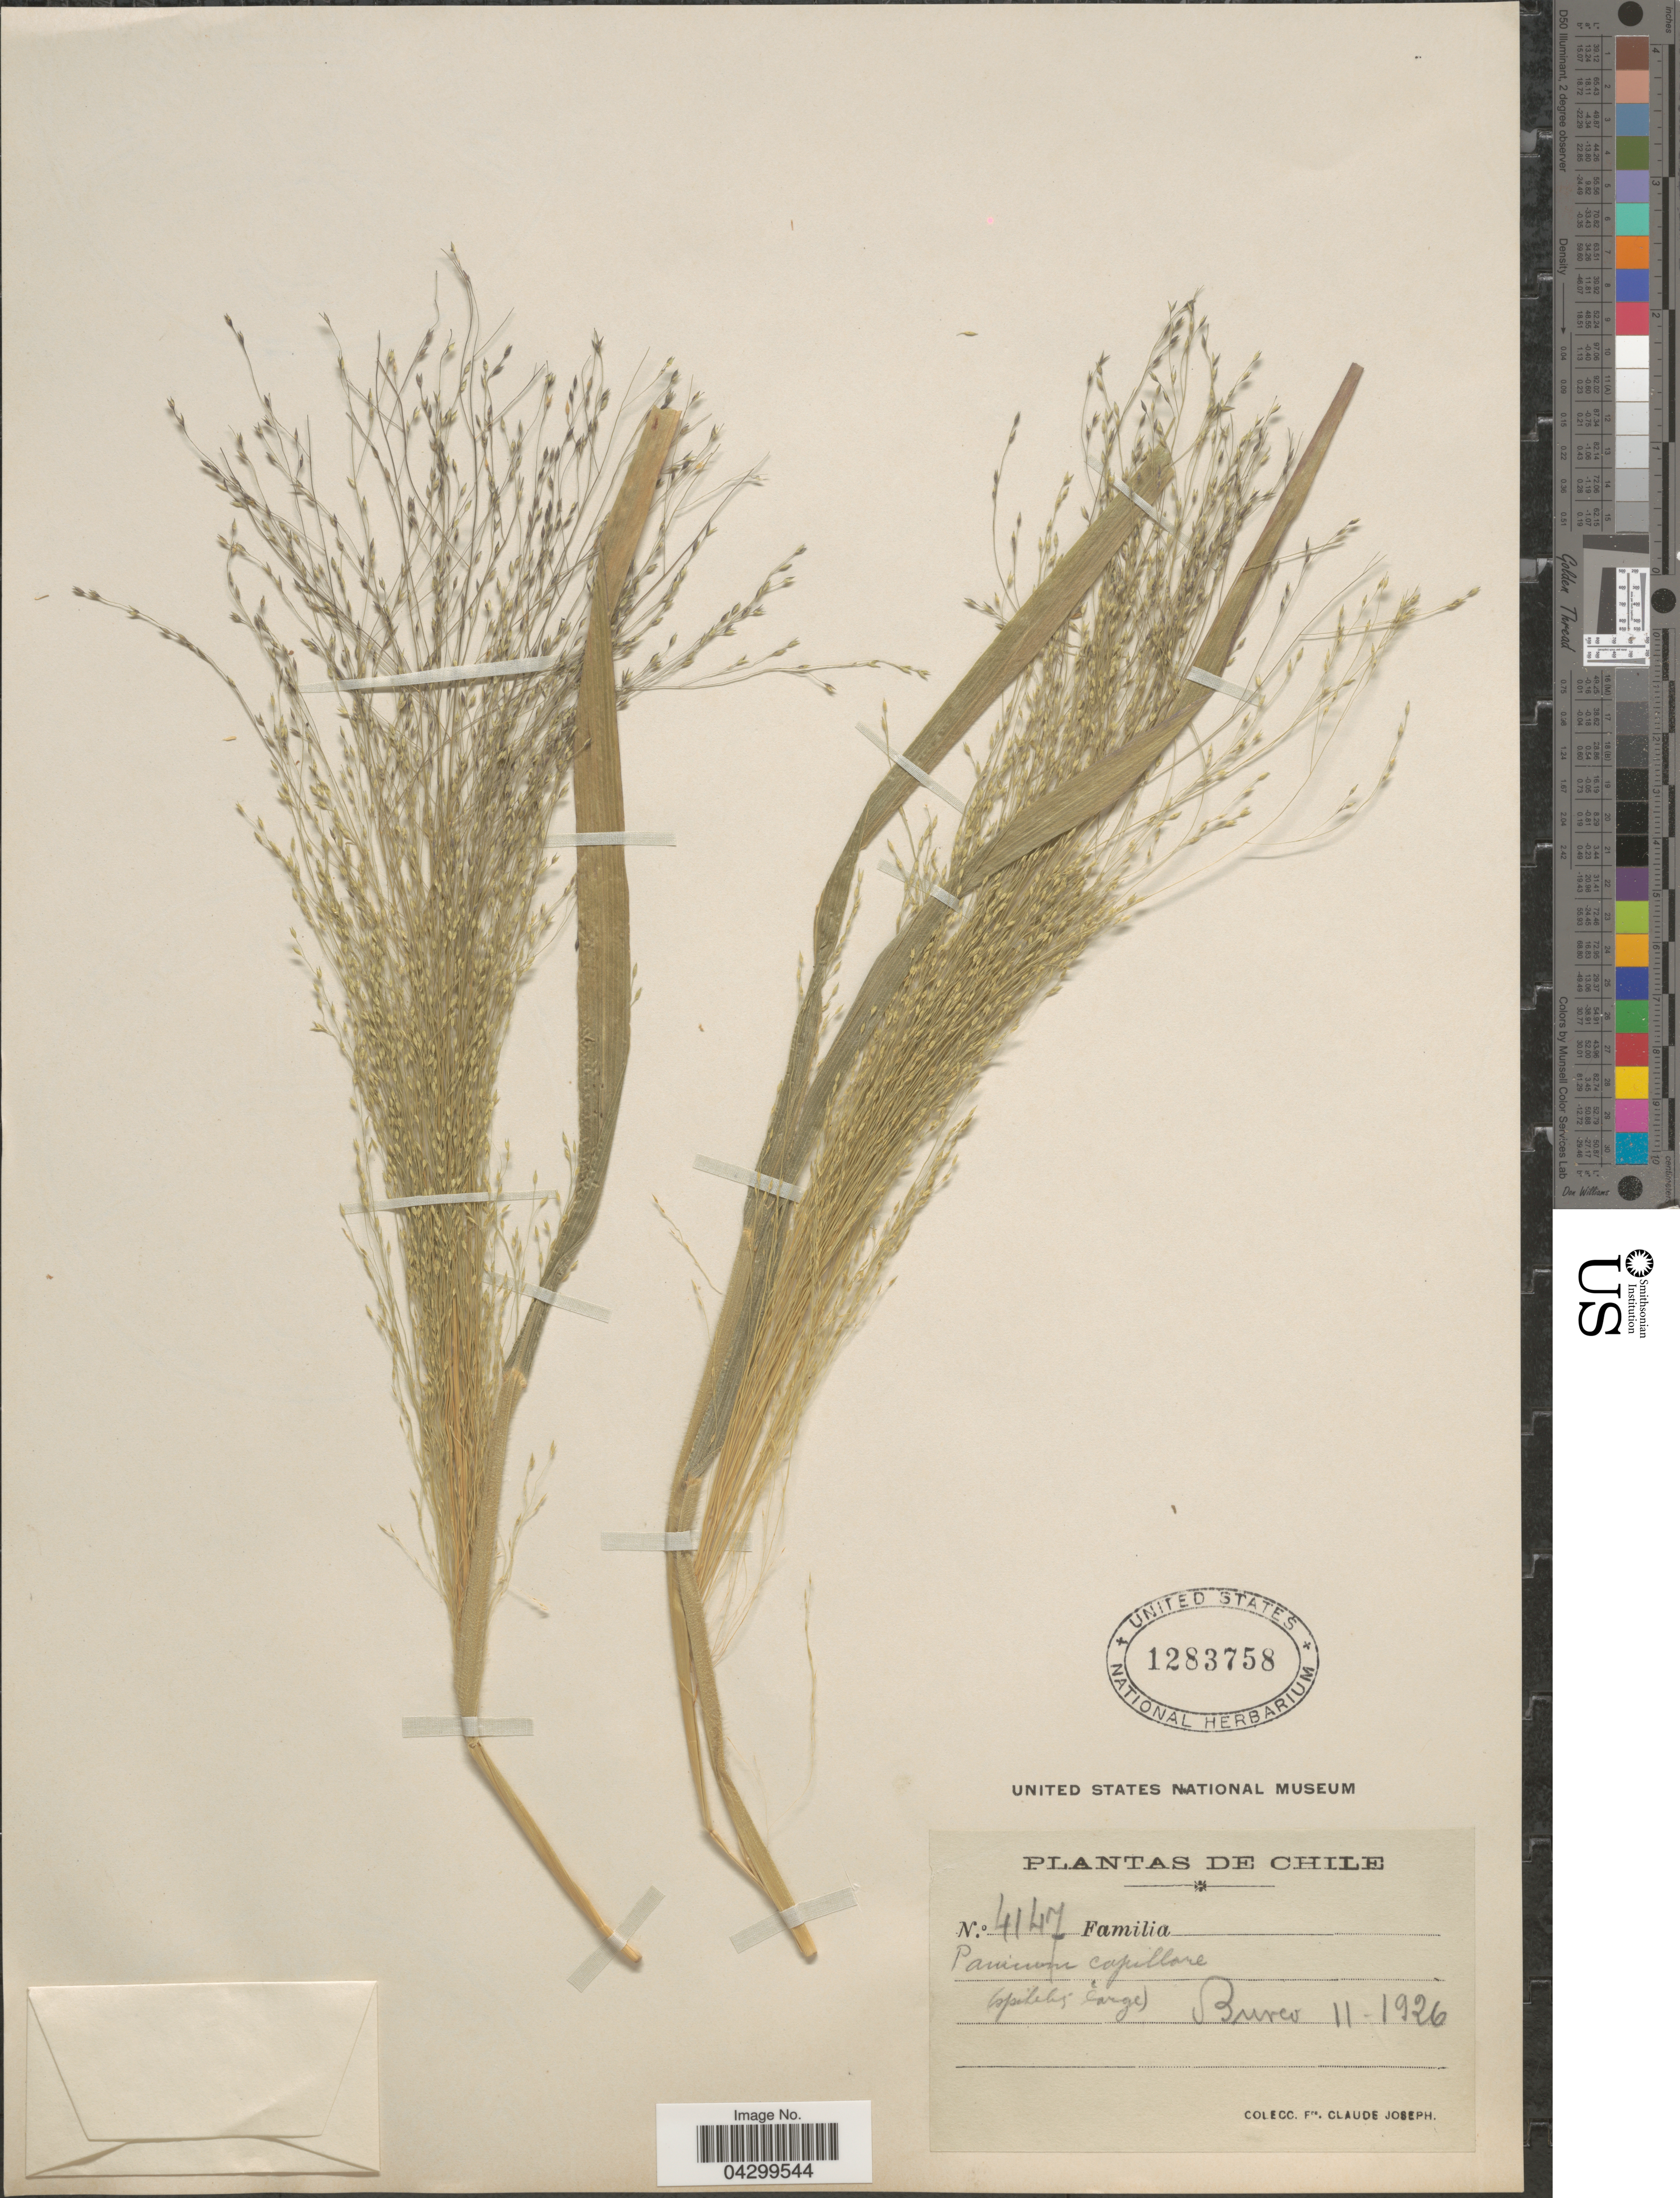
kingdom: Plantae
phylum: Tracheophyta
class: Liliopsida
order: Poales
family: Poaceae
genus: Panicum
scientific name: Panicum capillare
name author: L.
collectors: Bro. Claude-Joseph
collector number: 4147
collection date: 1926-11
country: Chile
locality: Burco.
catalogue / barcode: US 1283758